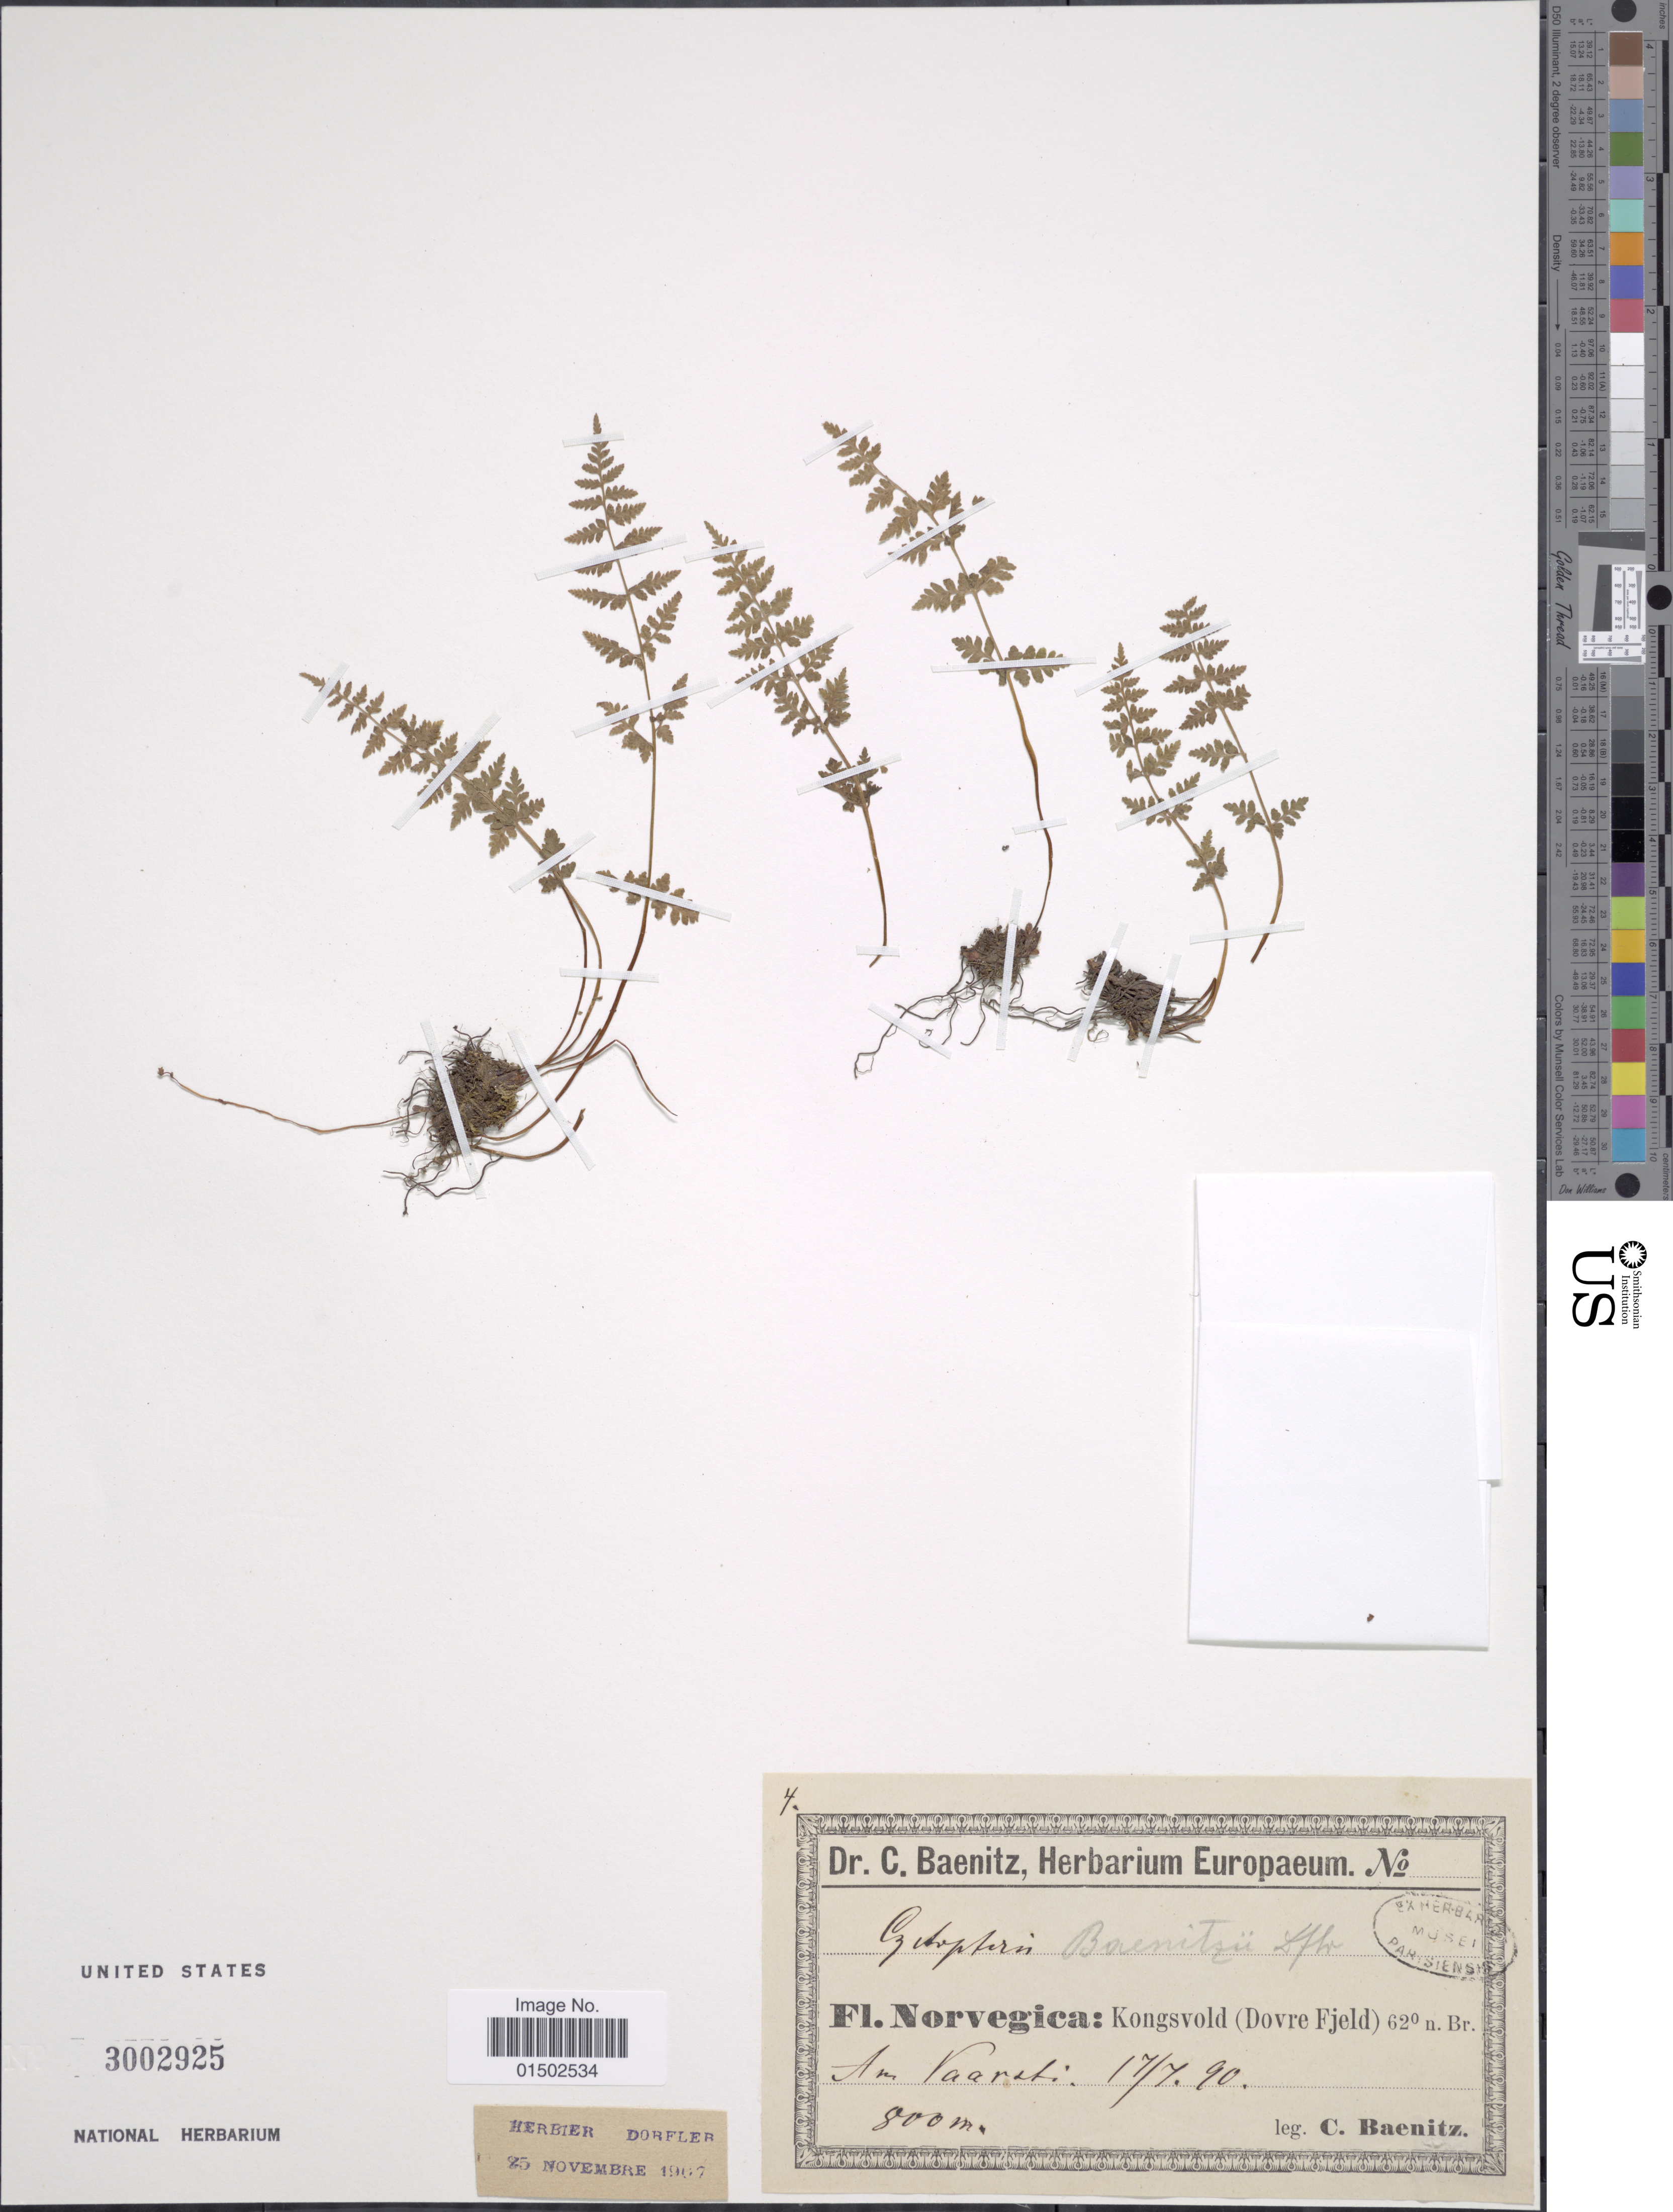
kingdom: Plantae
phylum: Tracheophyta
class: Polypodiopsida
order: Polypodiales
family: Cystopteridaceae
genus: Cystopteris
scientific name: Cystopteris fragilis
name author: (L.) Bernh.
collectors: C. G. Baenitz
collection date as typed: Transcribed d/m/y: 17/7/90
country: Norway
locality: Kongsvold (Dovre Fjeld), Am Vaareti.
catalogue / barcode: US 3002925